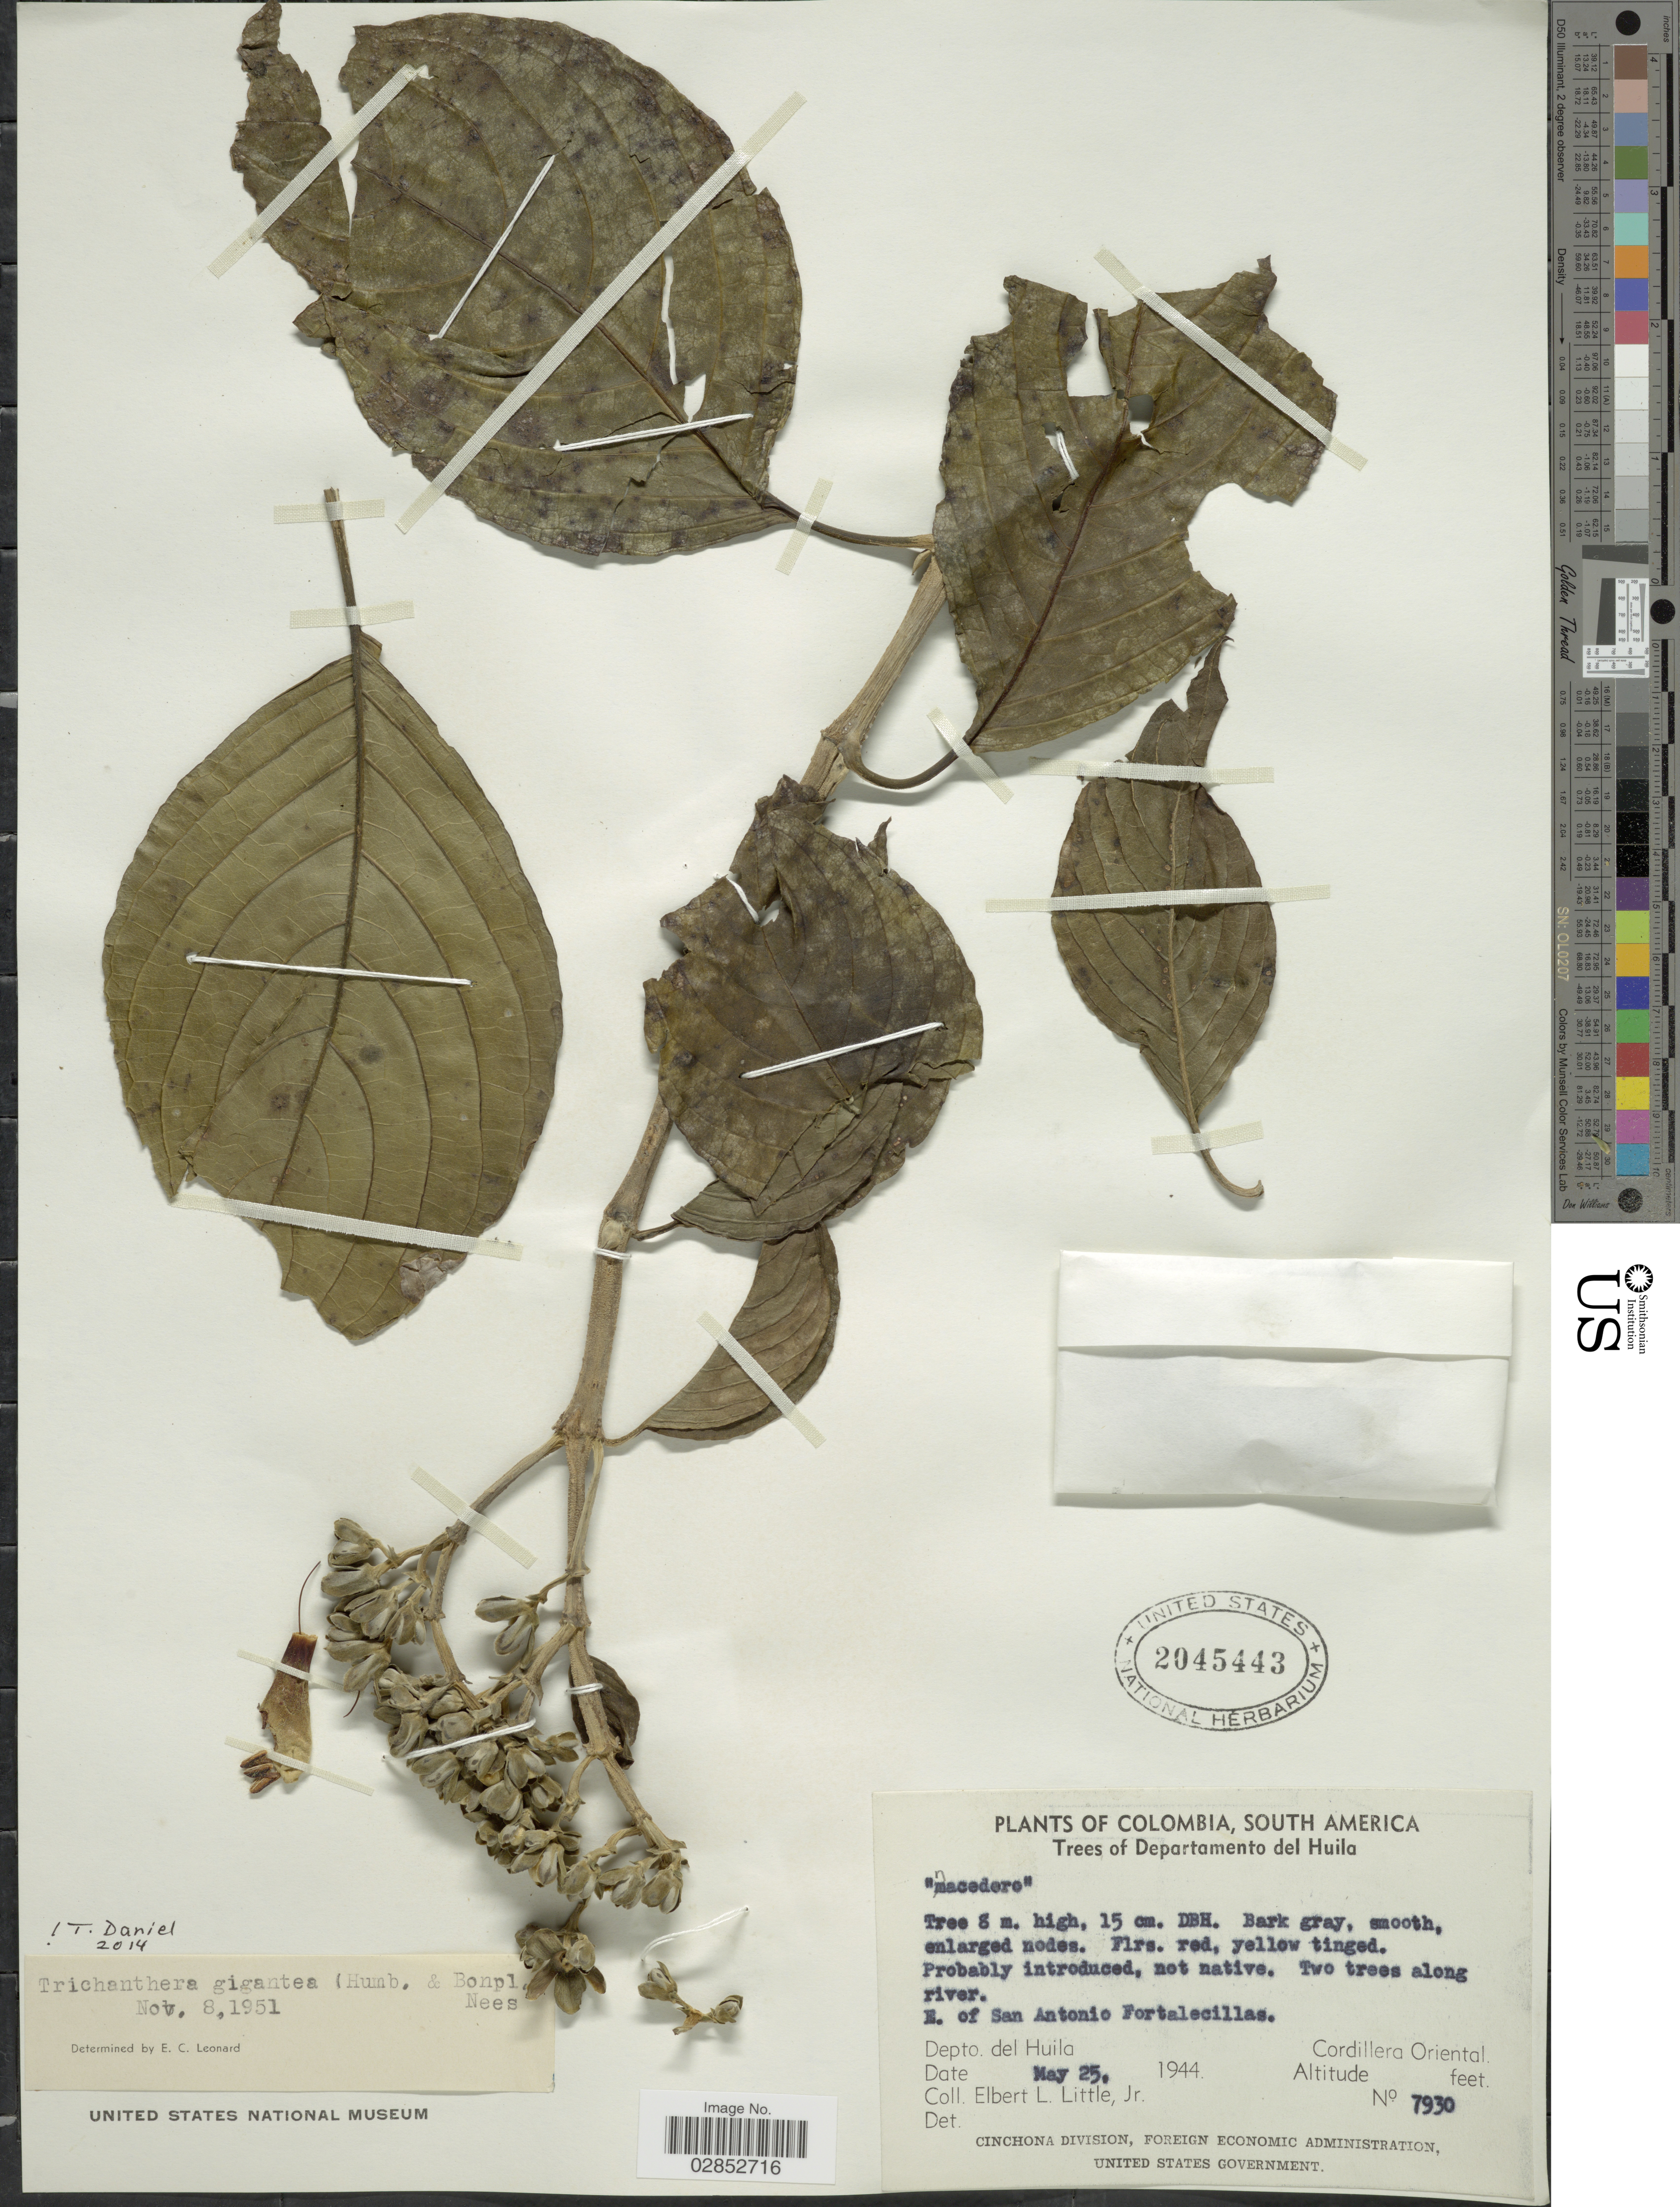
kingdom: Plantae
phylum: Tracheophyta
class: Magnoliopsida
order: Lamiales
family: Acanthaceae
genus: Trichanthera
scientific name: Trichanthera gigantea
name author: (Bonpl.) Nees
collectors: E. L. Little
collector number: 7930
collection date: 1944-05-25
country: Colombia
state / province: Huila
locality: Trees of Departamento del Huila, E. of San Antonio Fortalecillas, Depto. Del Huila, Cordillera Oriental.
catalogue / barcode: US 2045443